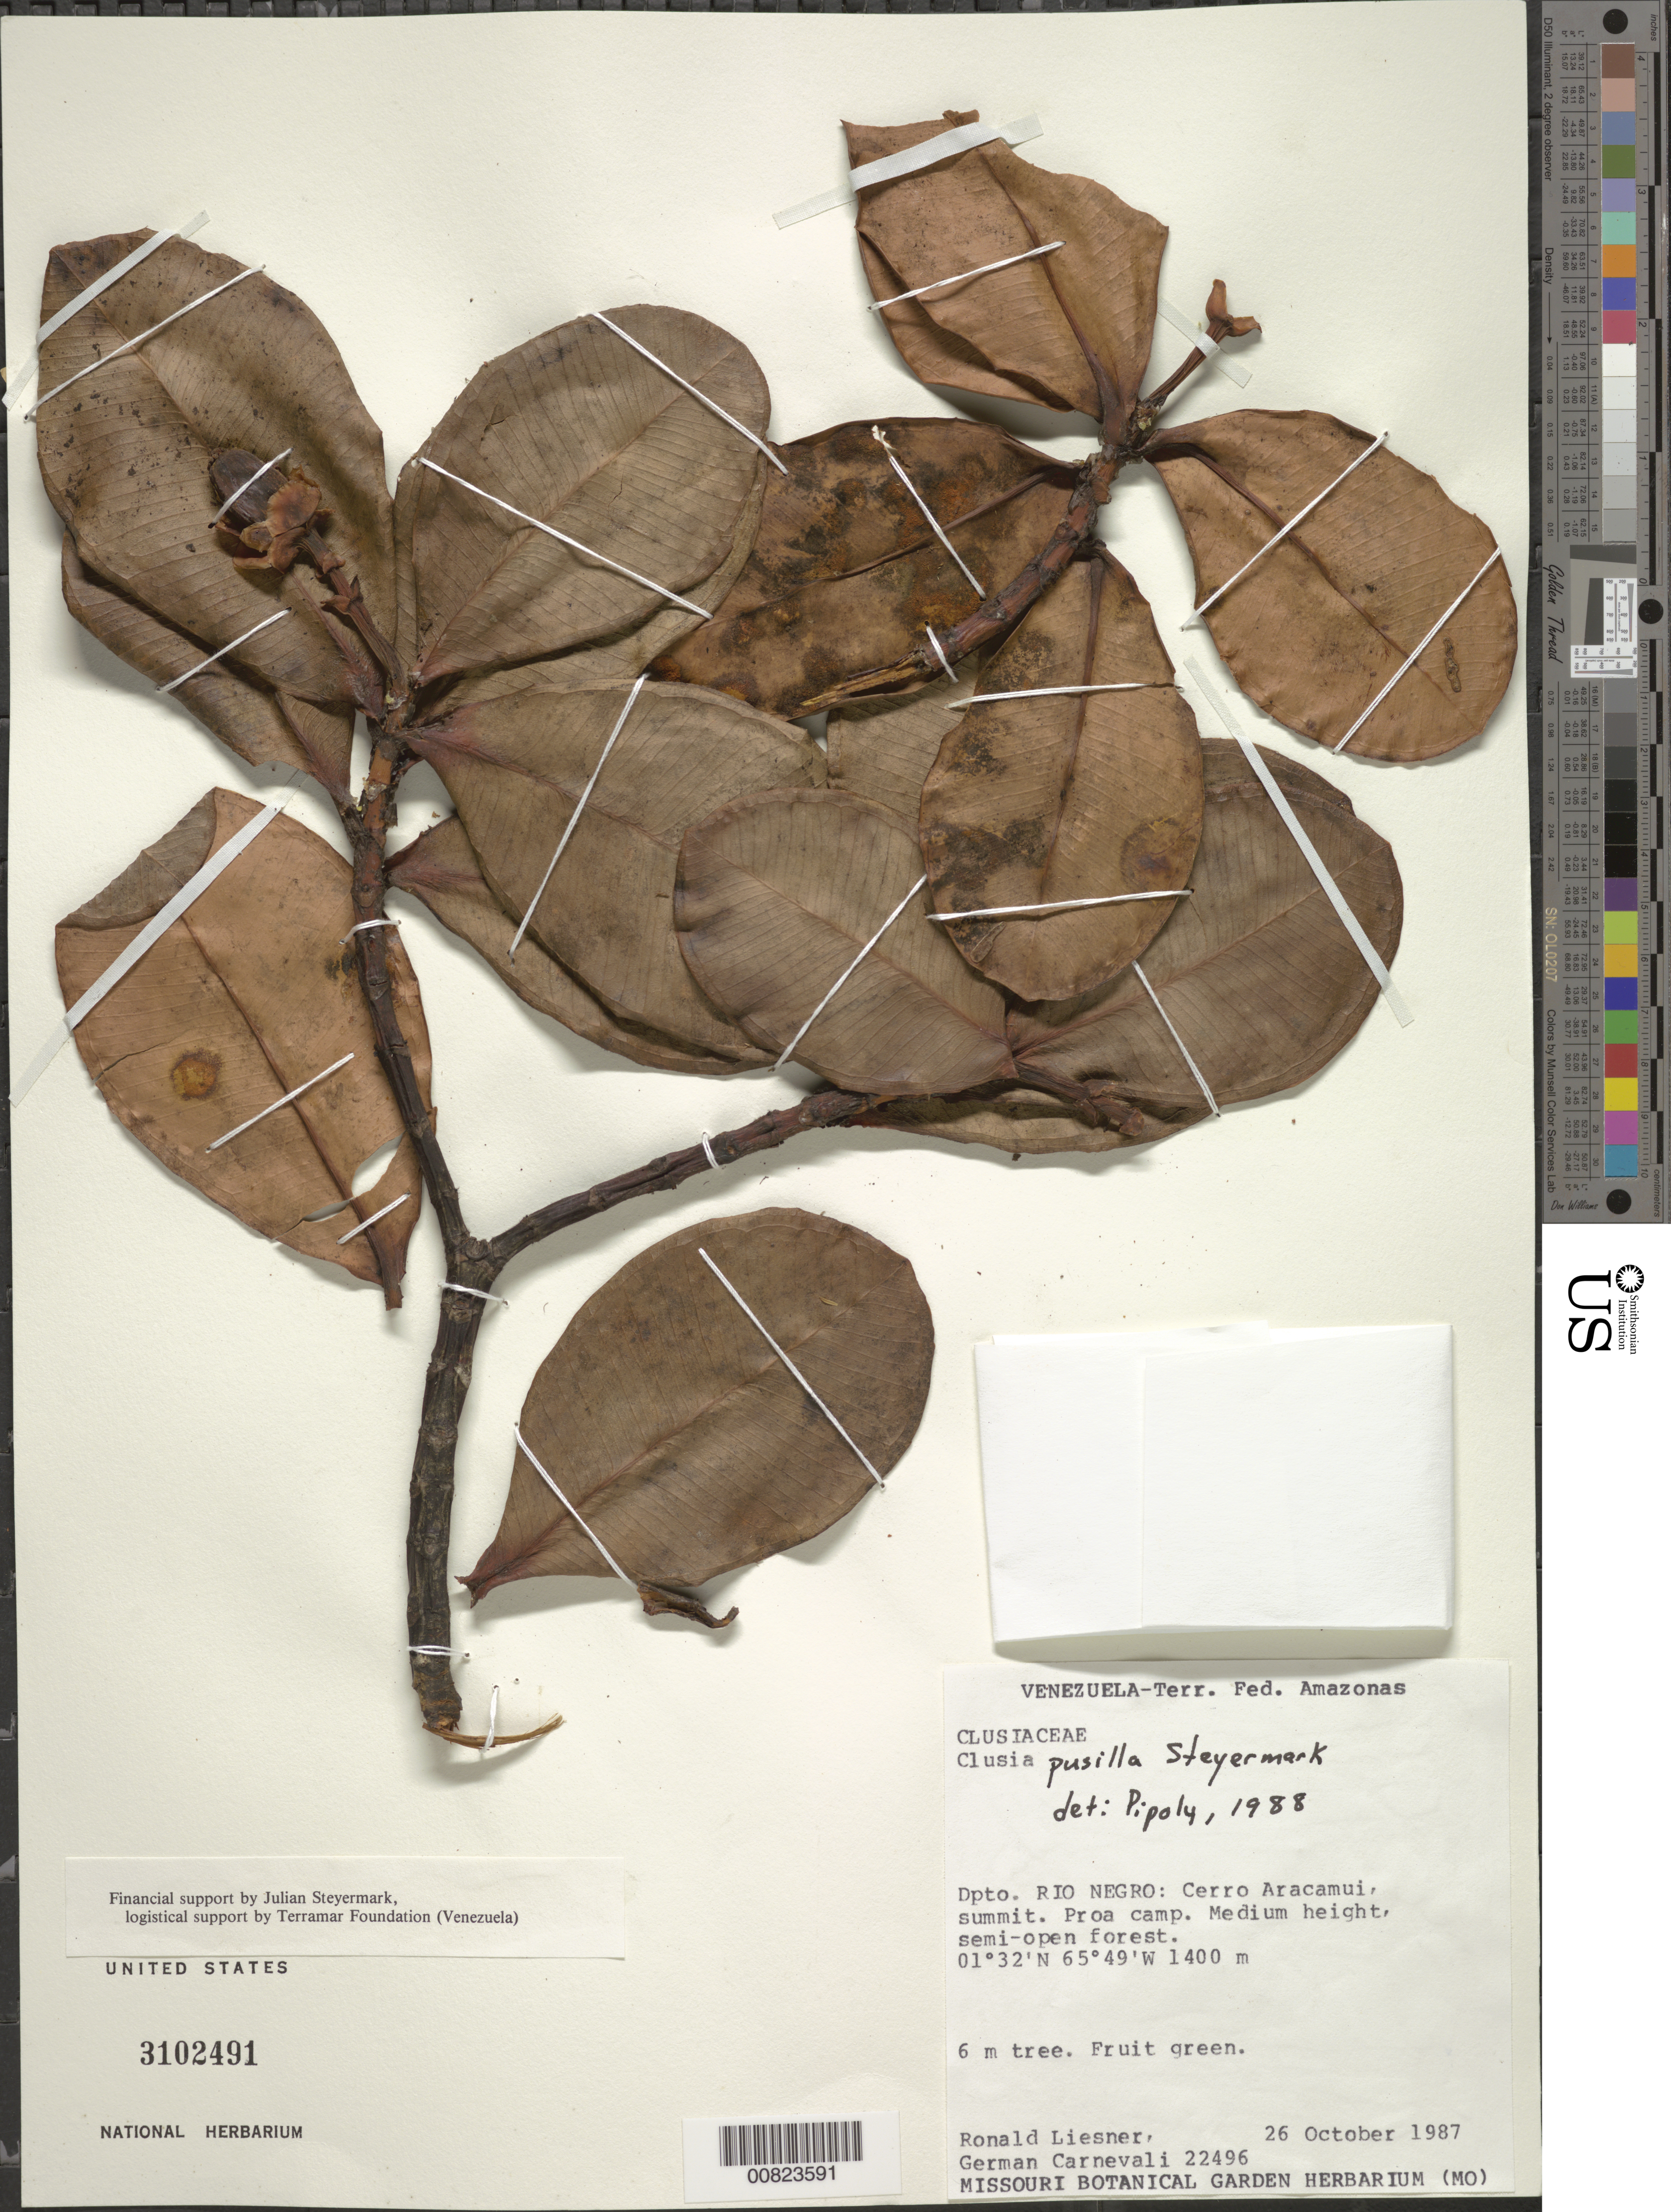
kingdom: Plantae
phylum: Tracheophyta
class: Magnoliopsida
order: Malpighiales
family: Clusiaceae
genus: Clusia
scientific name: Clusia pusilla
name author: Steyerm.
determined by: Pipoly, J. J., III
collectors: R. L. Liesner & G. Carnevali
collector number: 22496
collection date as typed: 26-Oct-87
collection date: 1987-10-26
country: Venezuela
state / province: Amazonas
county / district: Río Negro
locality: Cerro Aracamuni, summit; Proa camp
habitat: Medium height, semi-open forest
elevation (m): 1400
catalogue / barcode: US 3102491